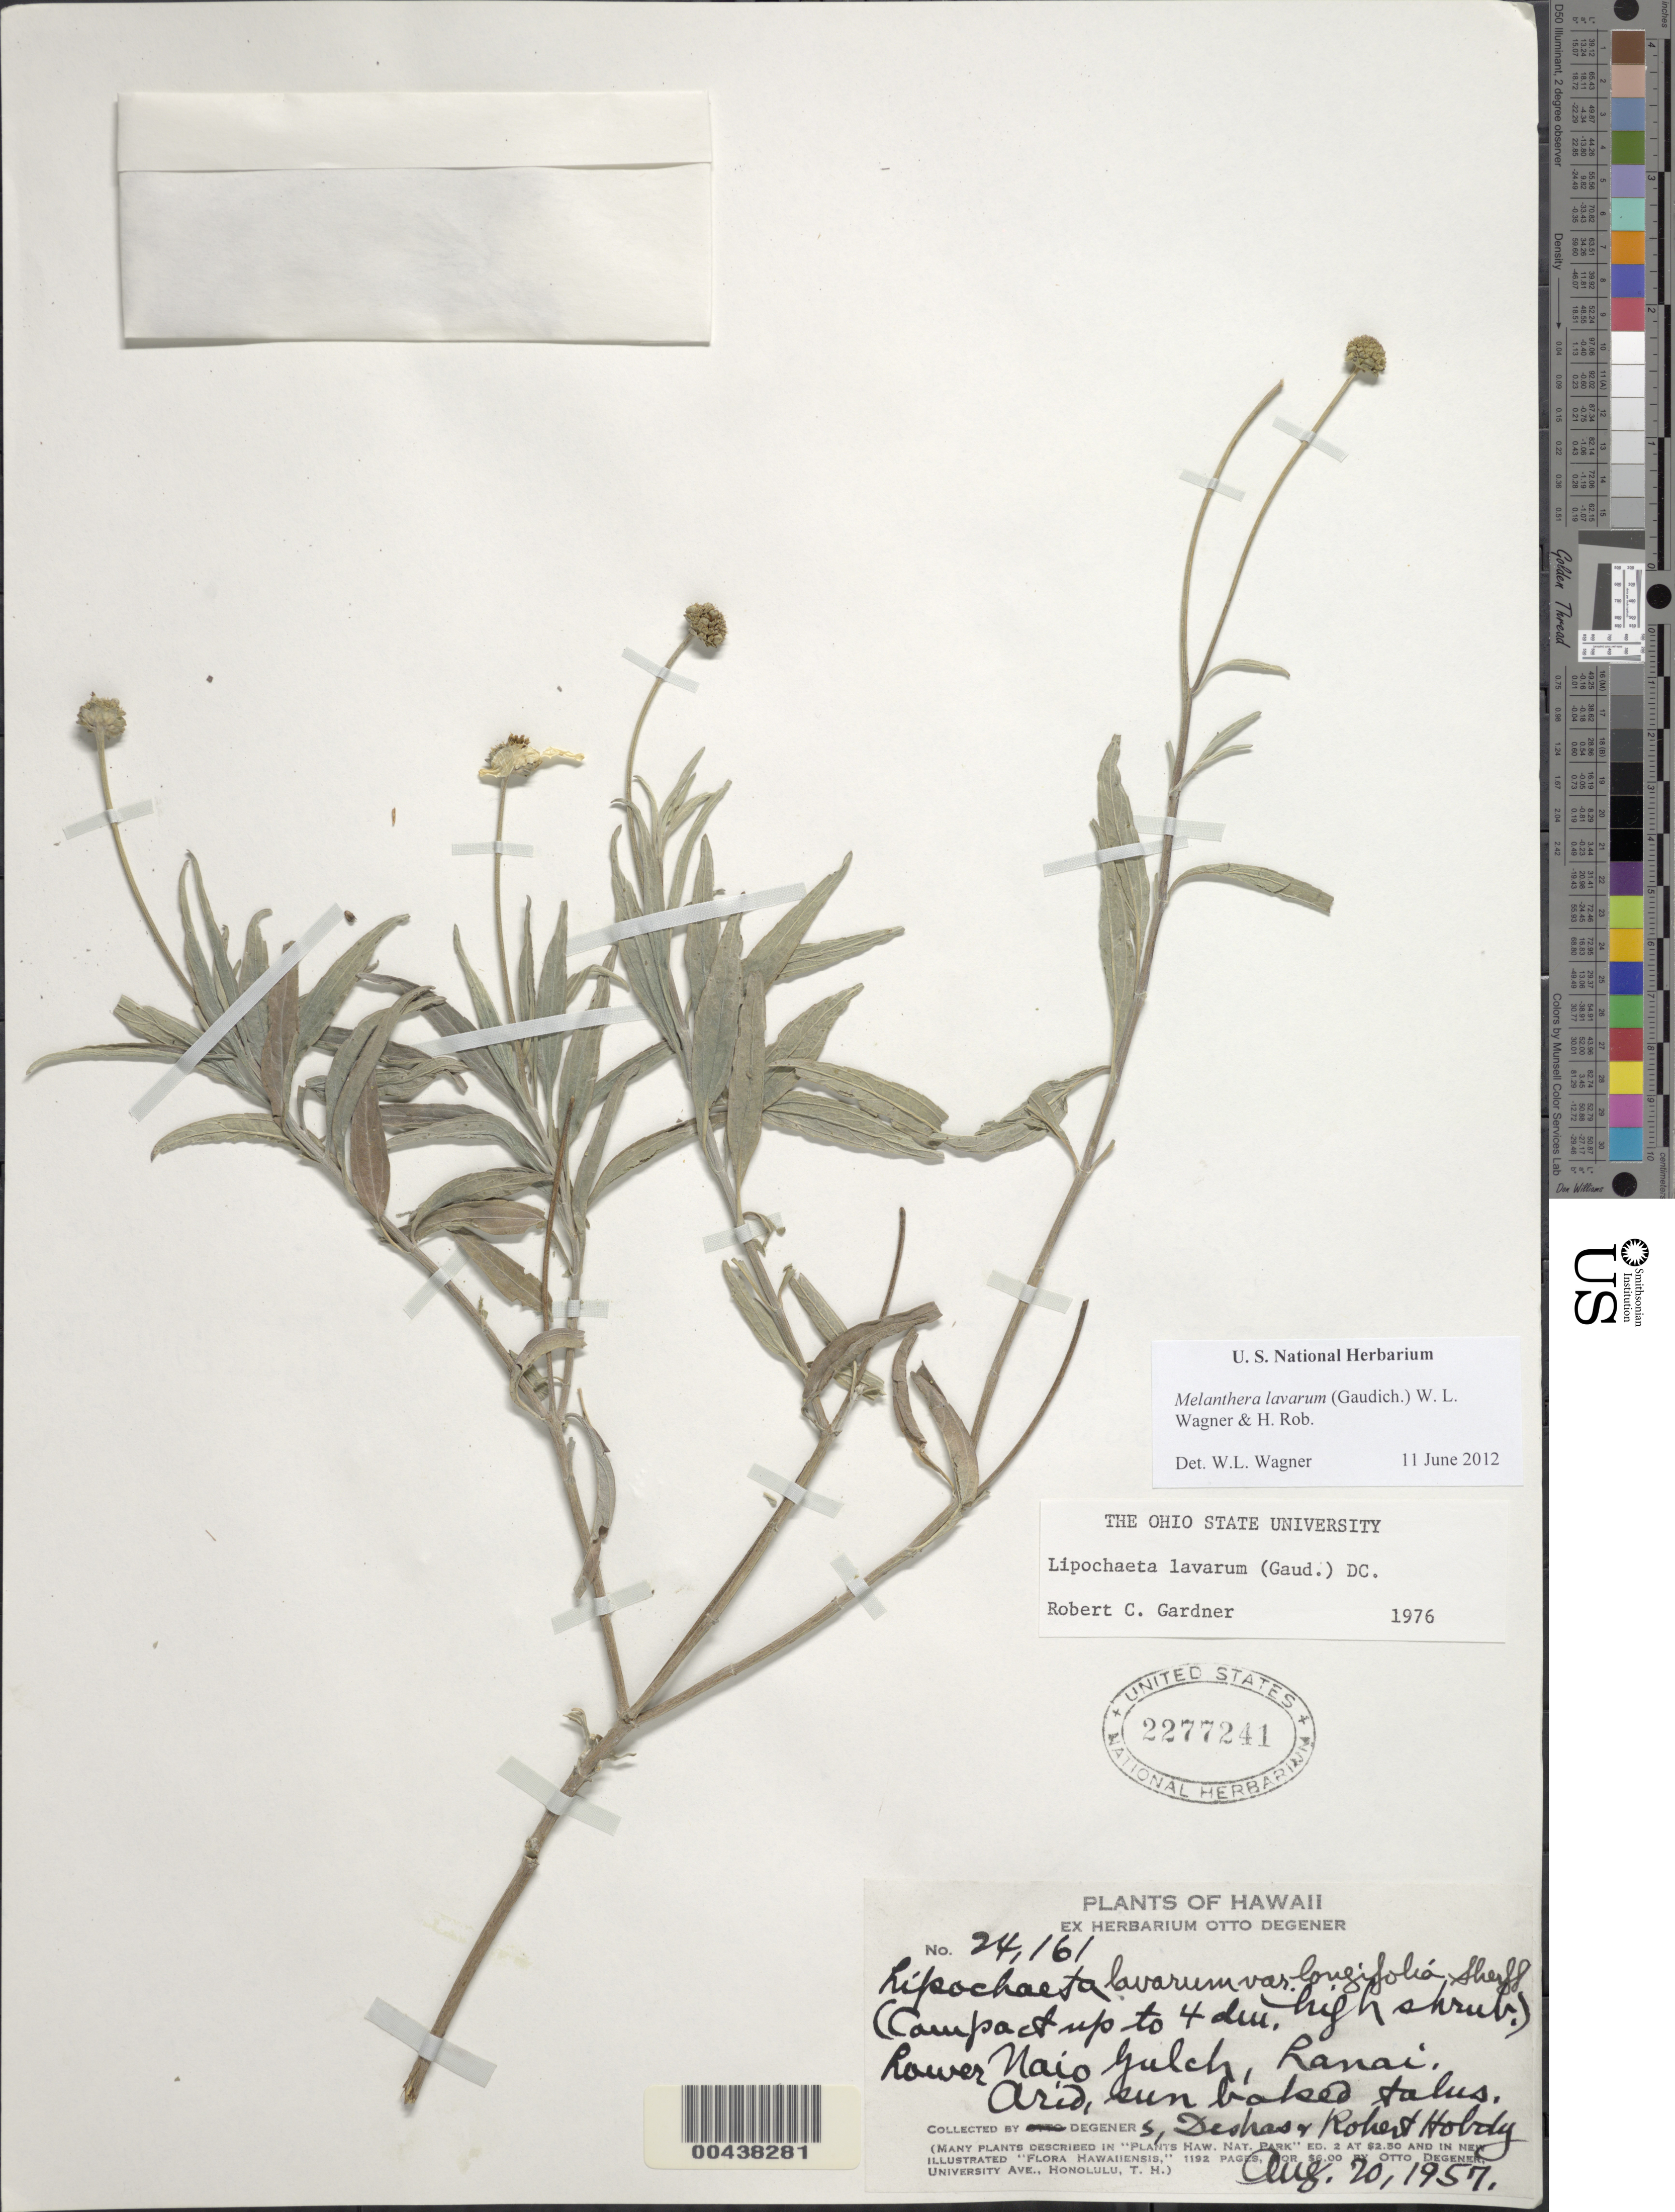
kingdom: Plantae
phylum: Tracheophyta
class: Magnoliopsida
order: Asterales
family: Asteraceae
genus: Wollastonia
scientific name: Wollastonia lavarum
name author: (Gaudich.) Orchard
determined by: Wagner, W. L., (BOT), Smithsonian Institution - National Museum of Natural History (UNITED STATES)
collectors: O. Degener, -. Deshas & R. Hobdy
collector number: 24161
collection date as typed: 20 Aug 1957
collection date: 1957-08-20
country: United States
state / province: Hawaii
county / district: Maui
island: Lana'i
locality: Lower Naio Gulch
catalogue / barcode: US 2277241